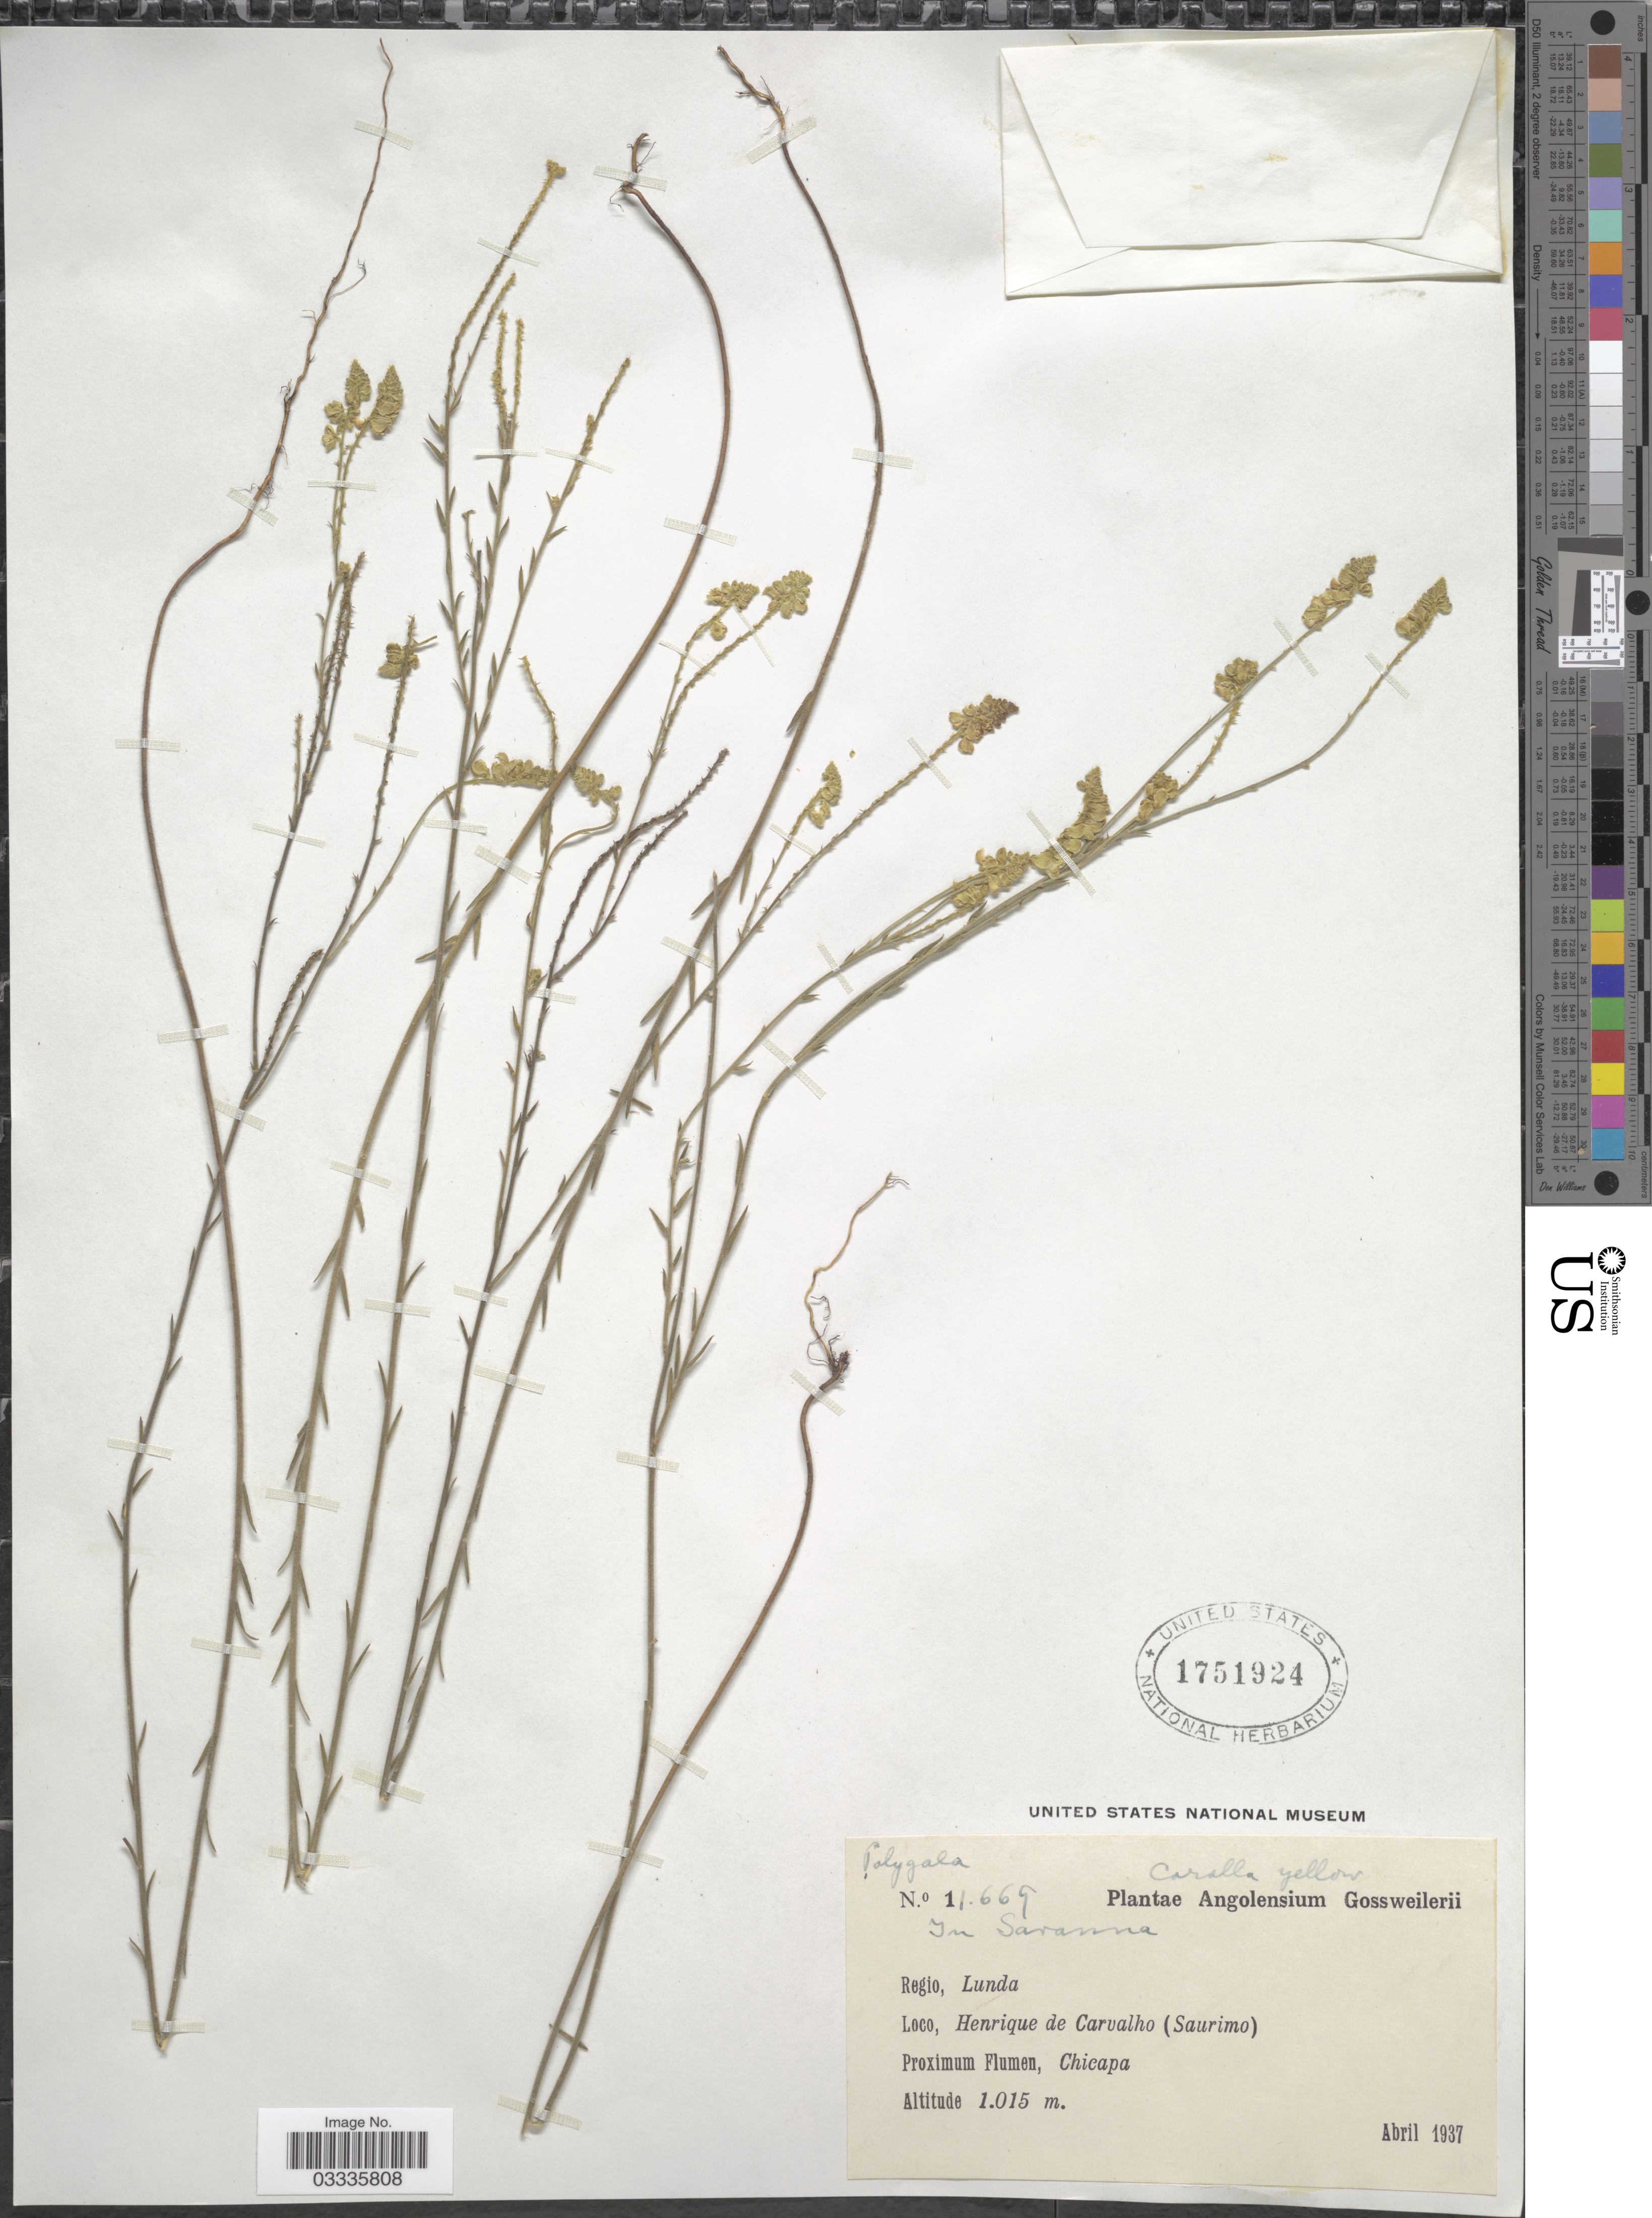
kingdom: Plantae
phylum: Tracheophyta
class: Magnoliopsida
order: Fabales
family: Polygalaceae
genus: Polygala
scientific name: Polygala sp.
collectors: -. Gossweiler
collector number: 11669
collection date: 1937-04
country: Angola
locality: Regio, Lunda. Henrique de Carvalho (Saurimo) Proximum Flumen, Chicapa.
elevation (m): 1015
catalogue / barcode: US 1751924